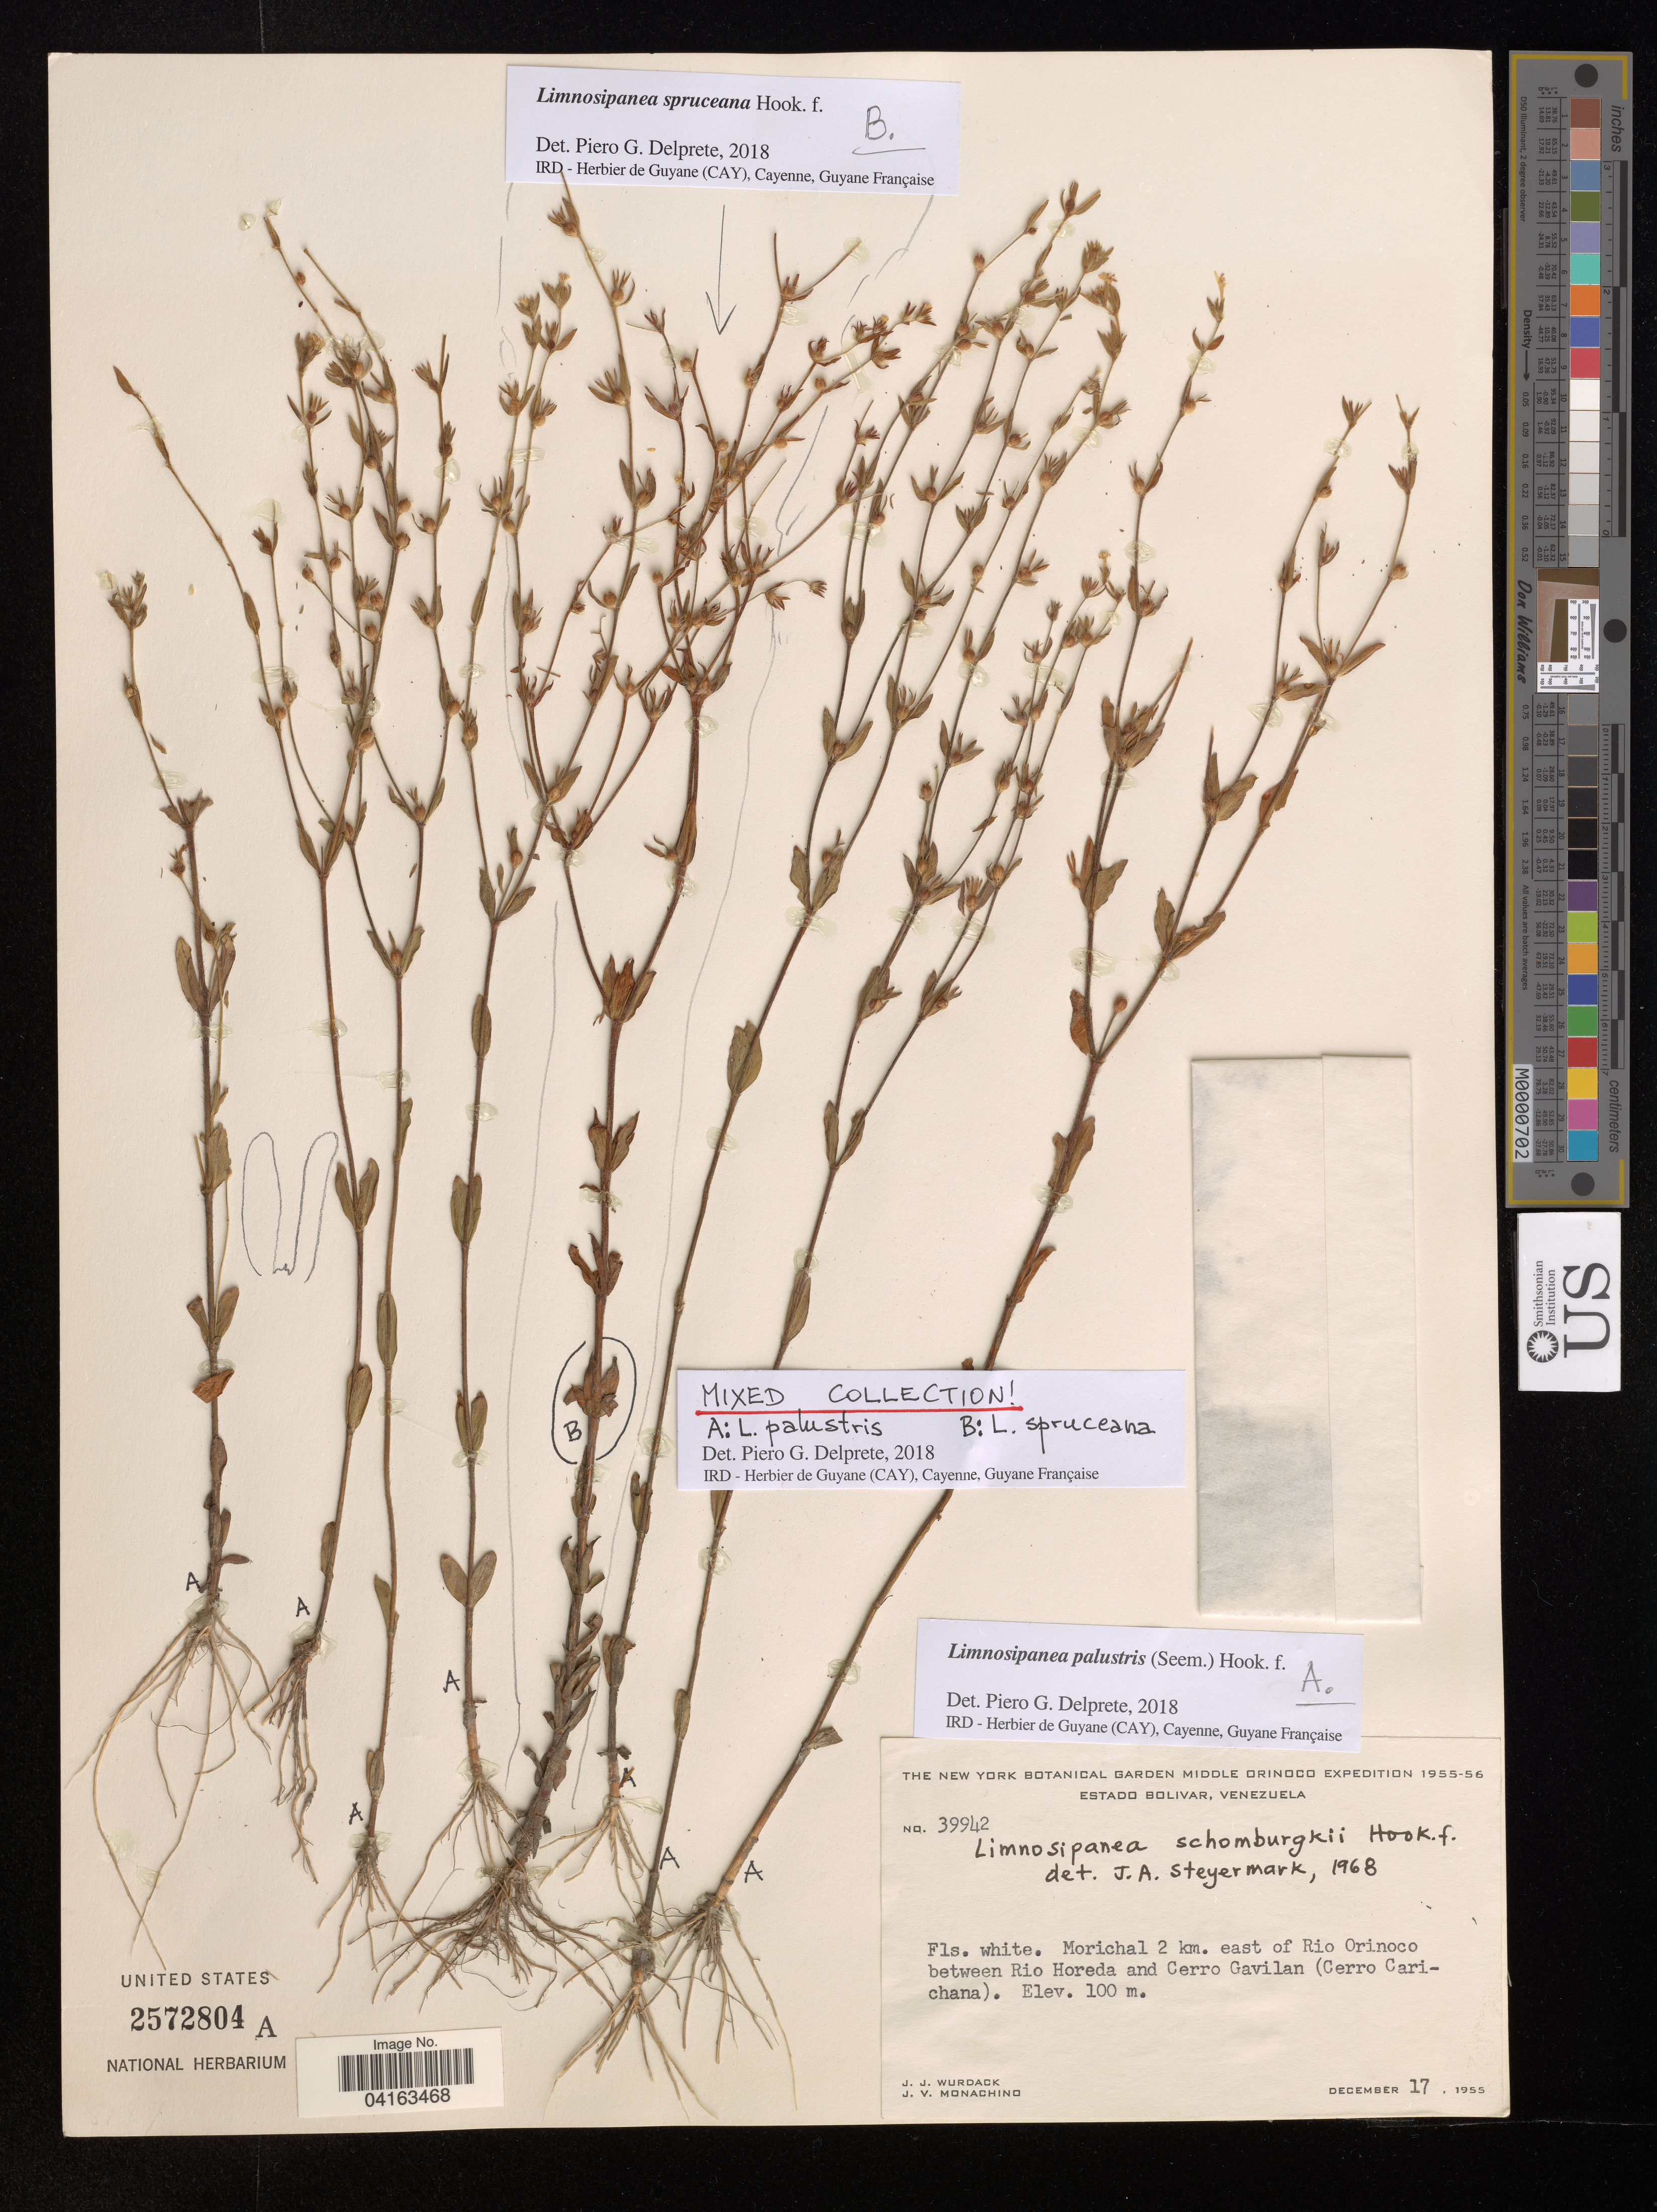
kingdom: Plantae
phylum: Tracheophyta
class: Magnoliopsida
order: Gentianales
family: Rubiaceae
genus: Limnosipanea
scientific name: Limnosipanea palustris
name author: (Seem.) Hook. f.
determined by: Delprete, P. G., Herb. de Guyane Cay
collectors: J. J. Wurdack & J. V. Monachino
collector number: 39942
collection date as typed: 17-Dec-55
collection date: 1955-12-17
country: Venezuela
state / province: Bolívar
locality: Río Orinoco, 2 km E, between mouth of Río Horeda and Cerro Gavilan (Cerro Carichana)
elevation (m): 100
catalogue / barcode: US 2572804A